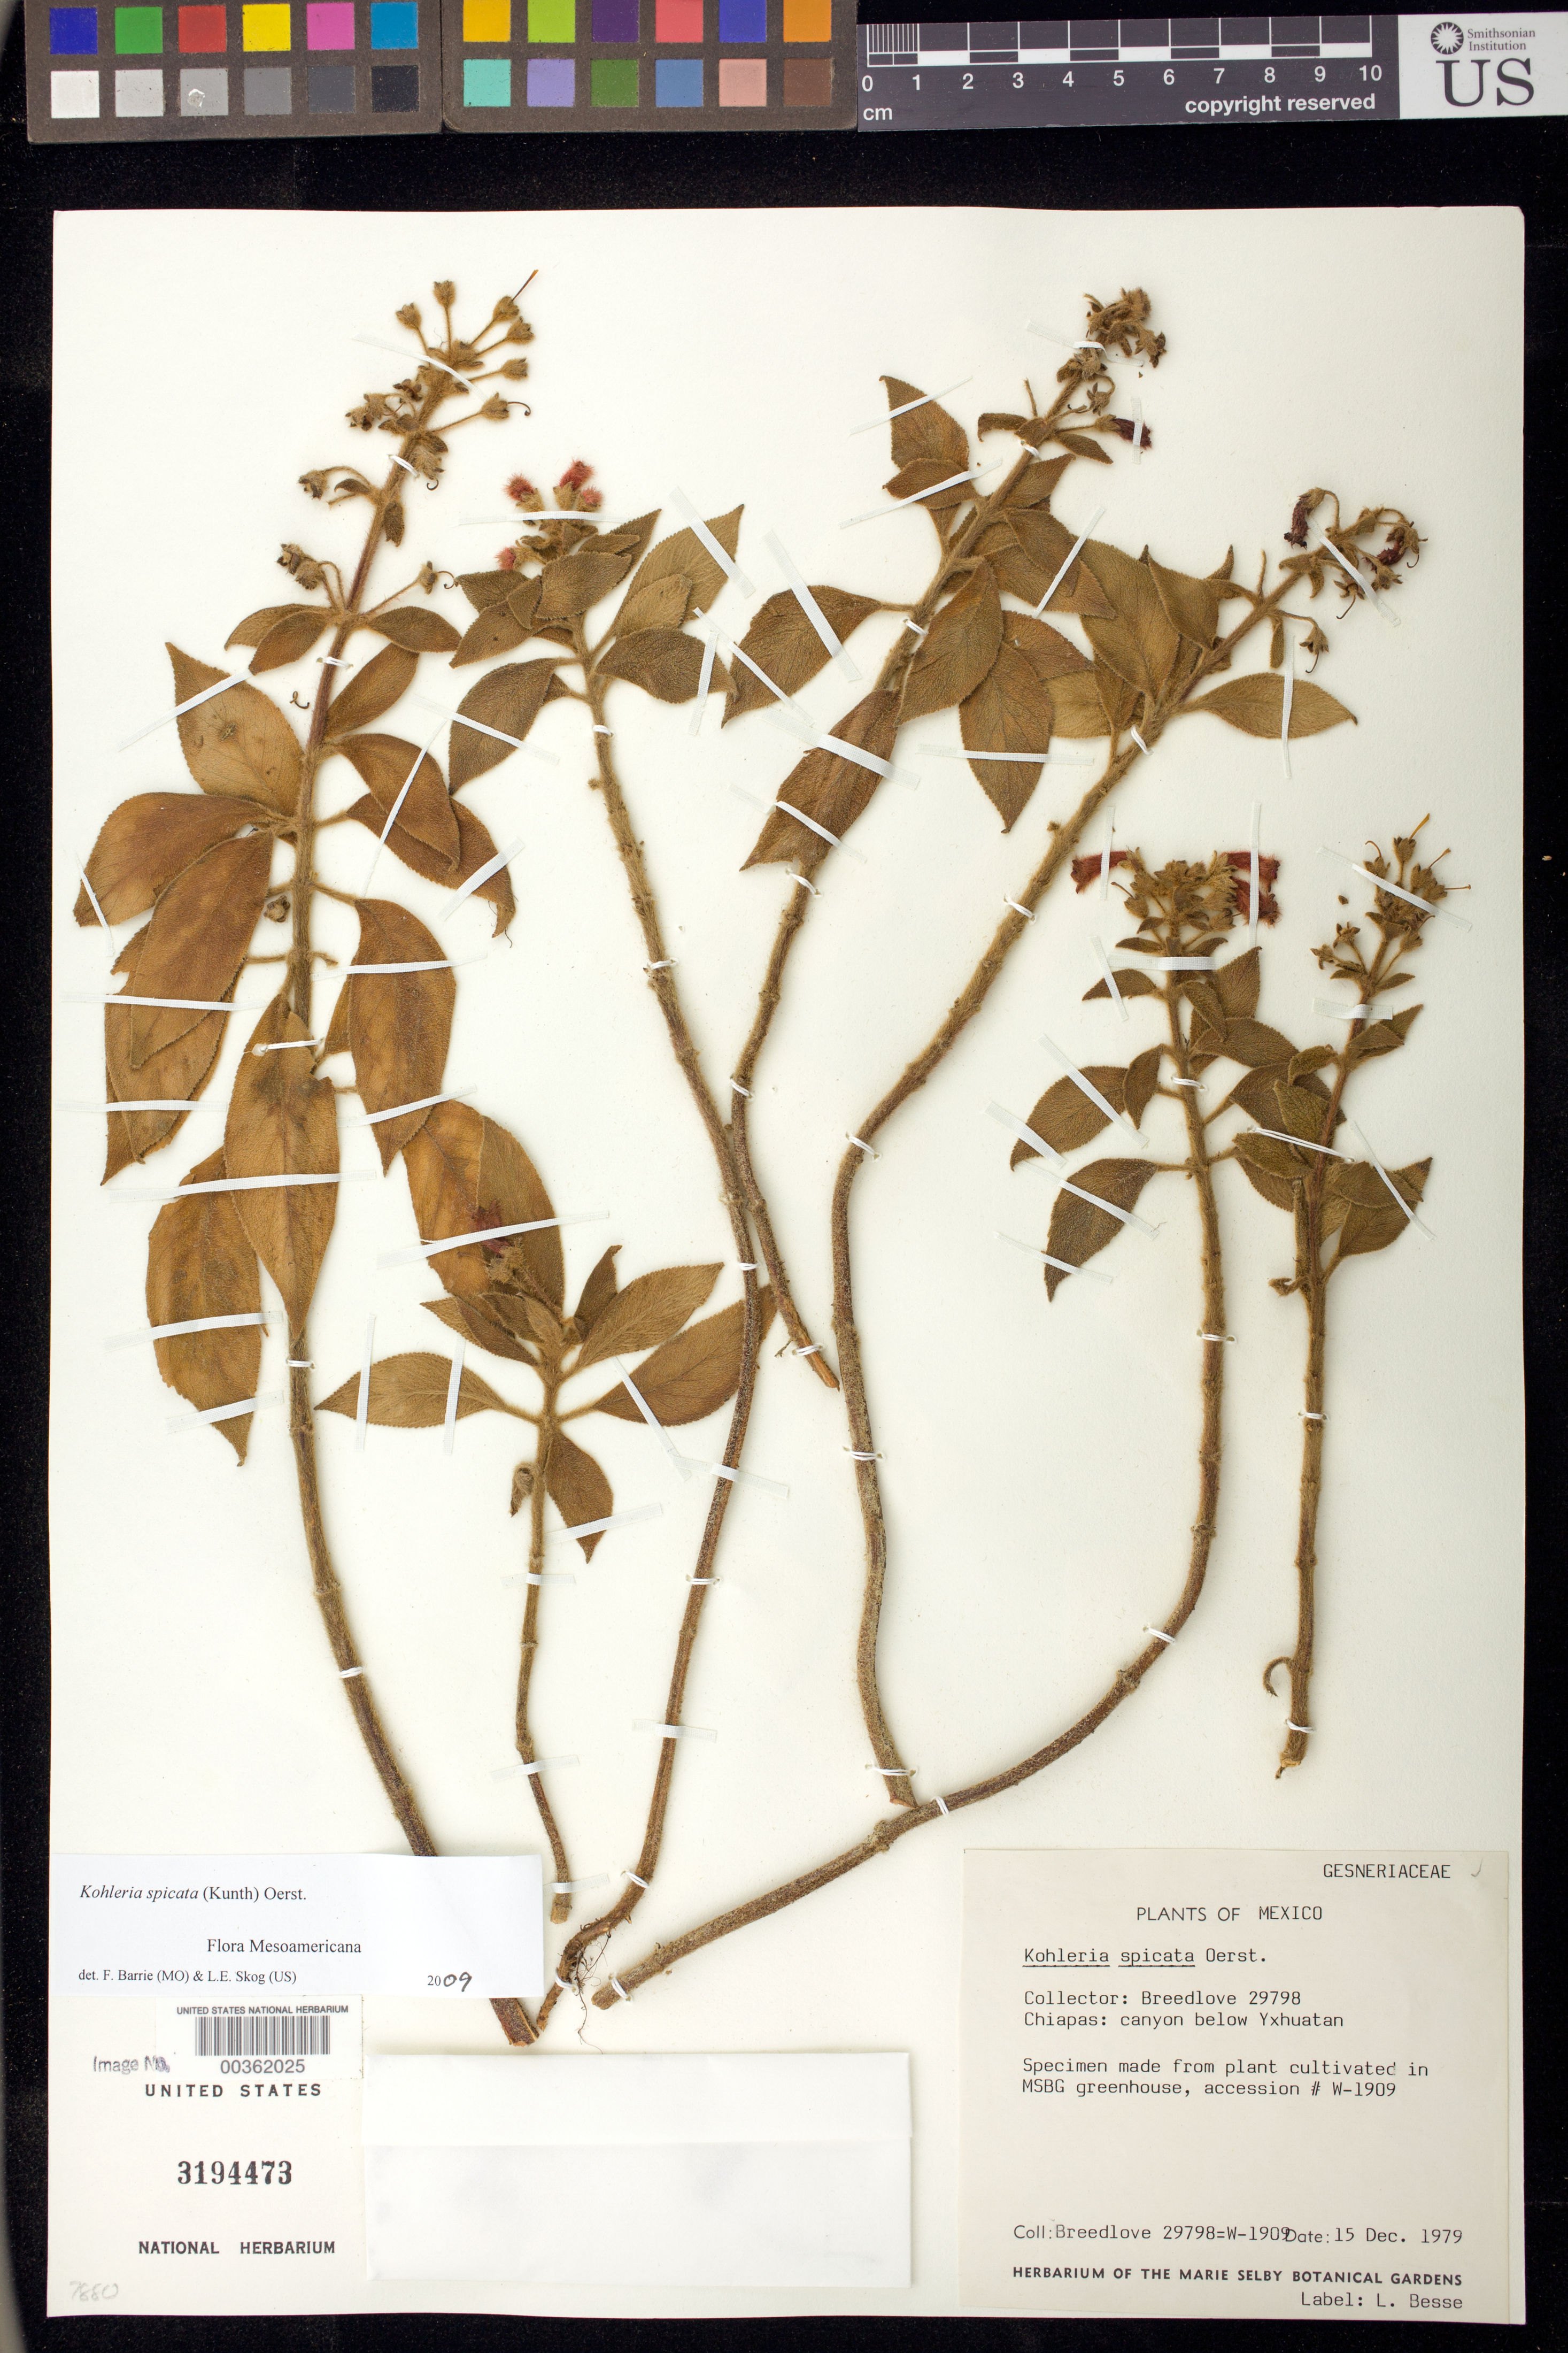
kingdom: Plantae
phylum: Tracheophyta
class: Magnoliopsida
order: Lamiales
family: Gesneriaceae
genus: Kohleria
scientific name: Kohleria spicata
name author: (Kunth) Oerst.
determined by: Skog, Laurence E.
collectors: D. E. Breedlove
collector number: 29798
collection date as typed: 15 Dec 1979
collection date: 1979-12-15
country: Mexico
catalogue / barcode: US 3194473